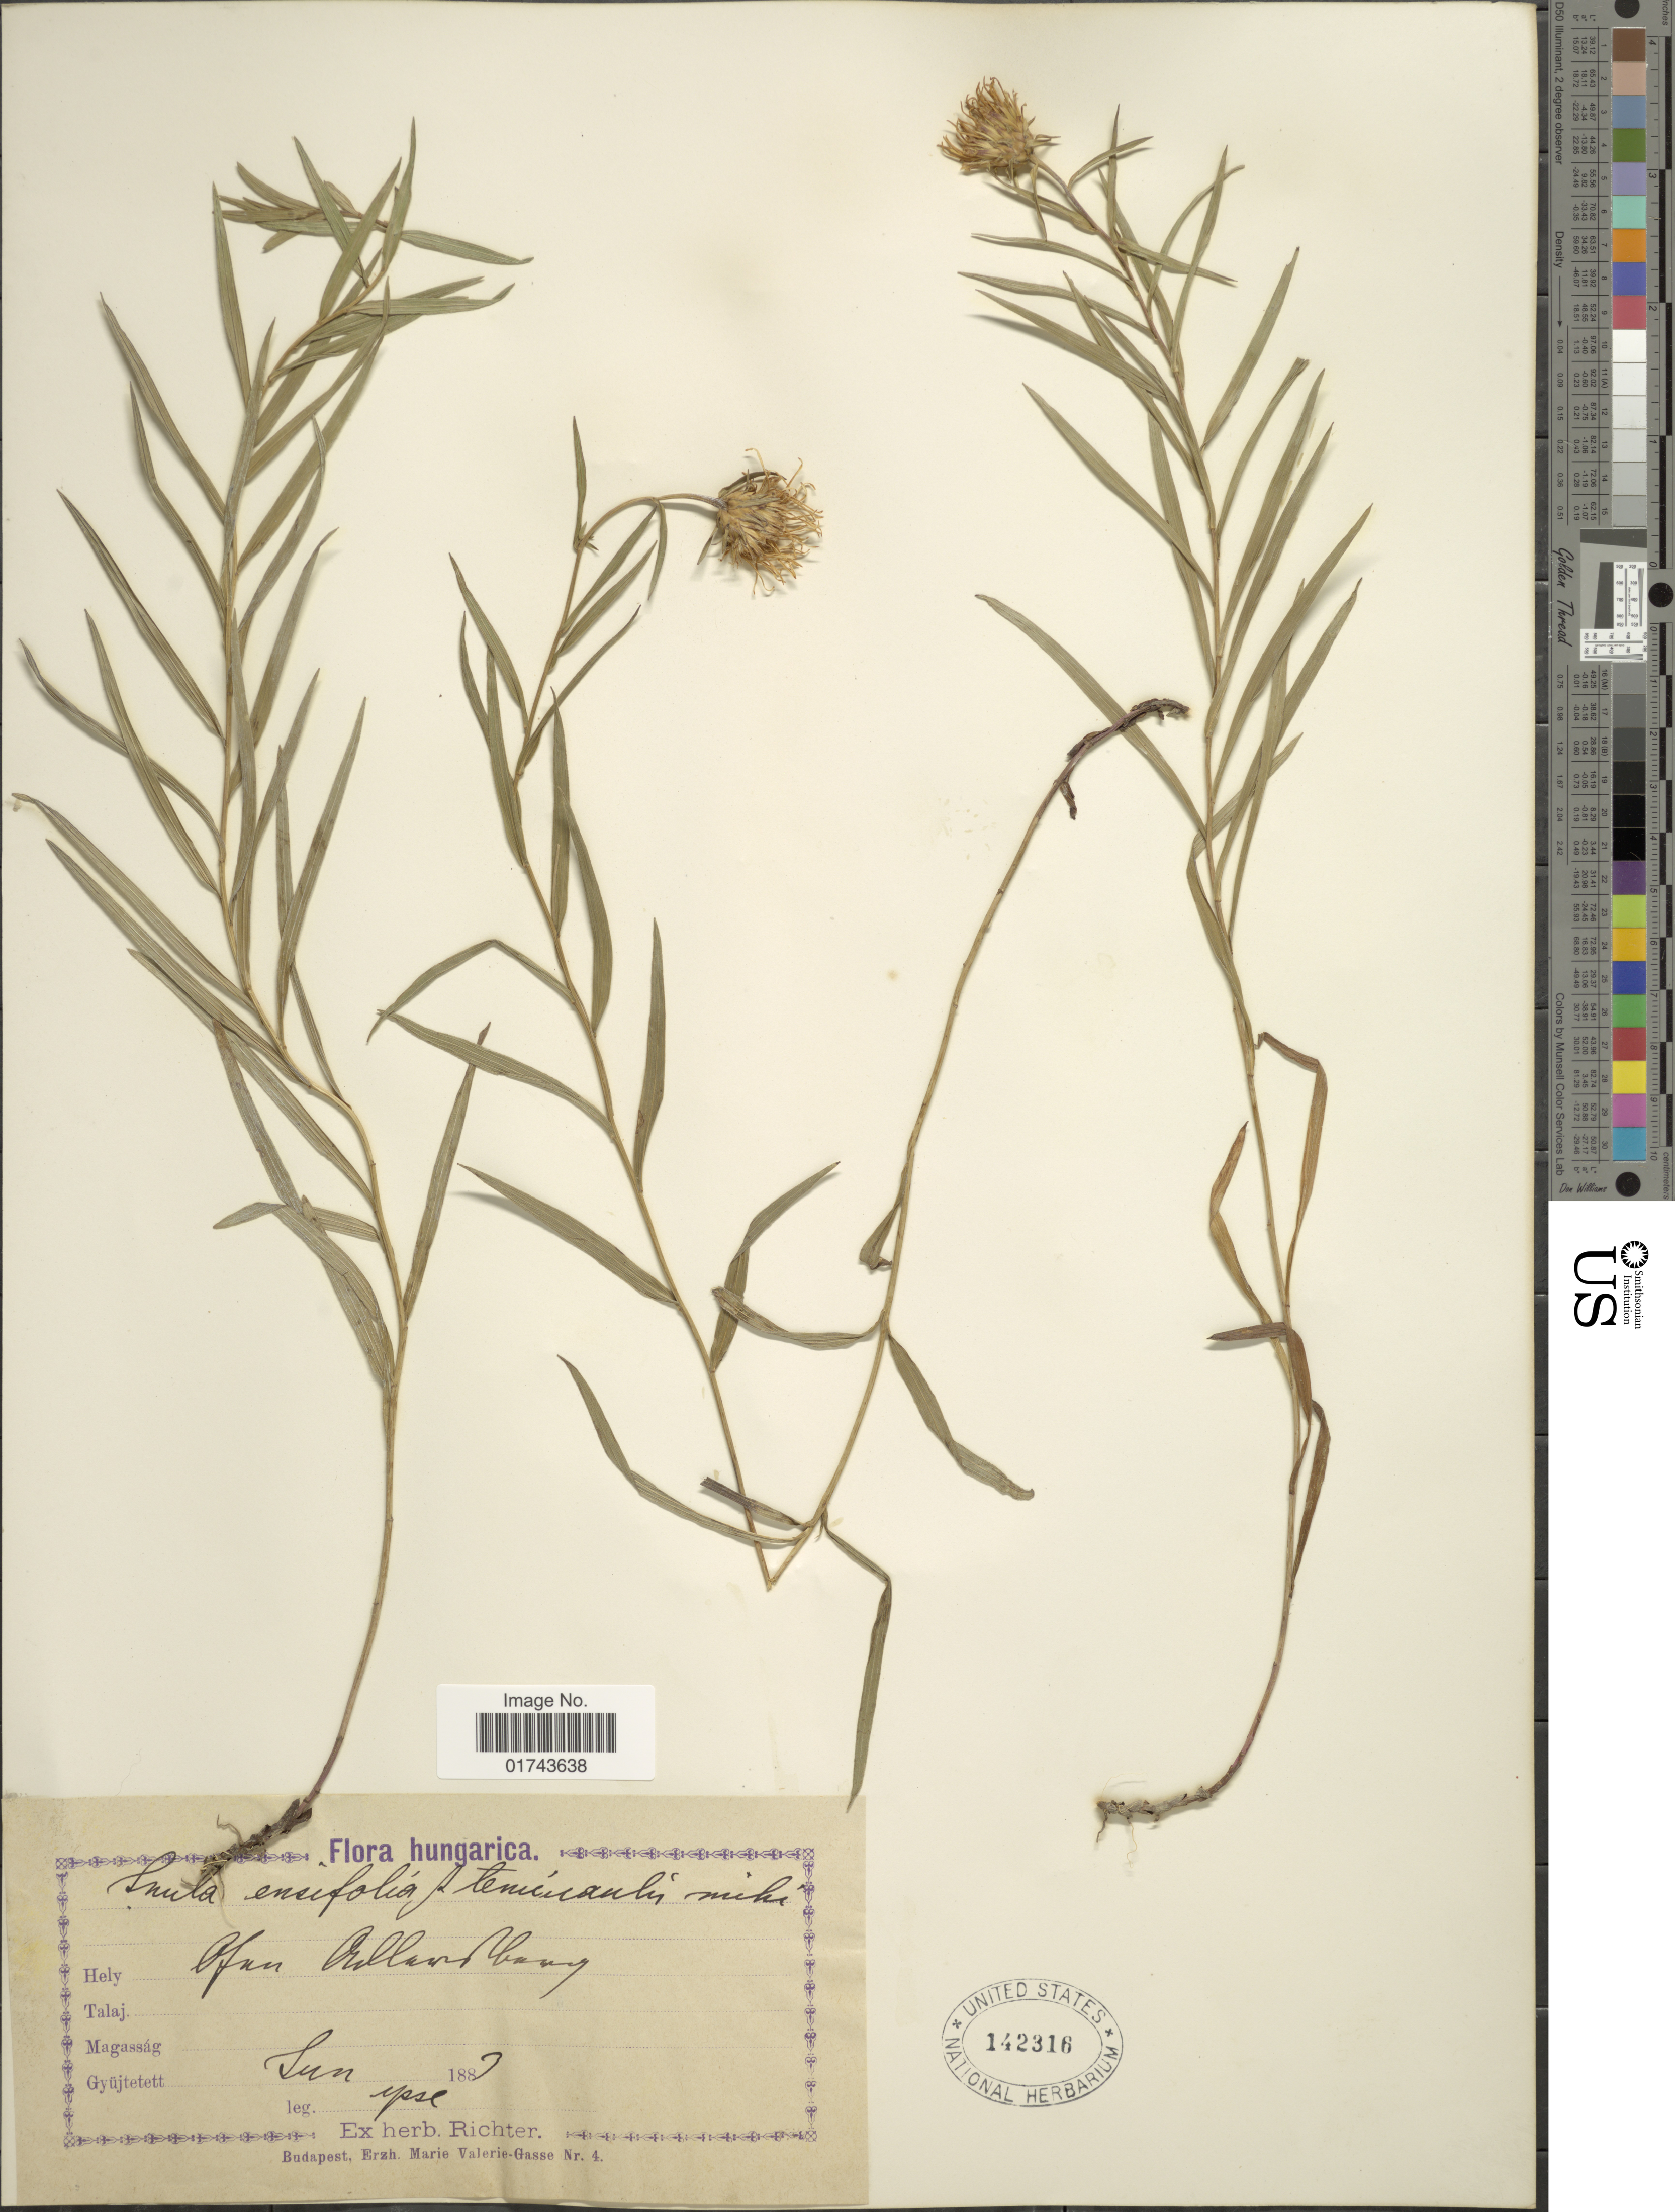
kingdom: Plantae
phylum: Tracheophyta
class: Magnoliopsida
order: Asterales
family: Asteraceae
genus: Inula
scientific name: Inula ensifolia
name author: L.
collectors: -- Richter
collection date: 1883-06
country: Hungary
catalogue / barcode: US 142316